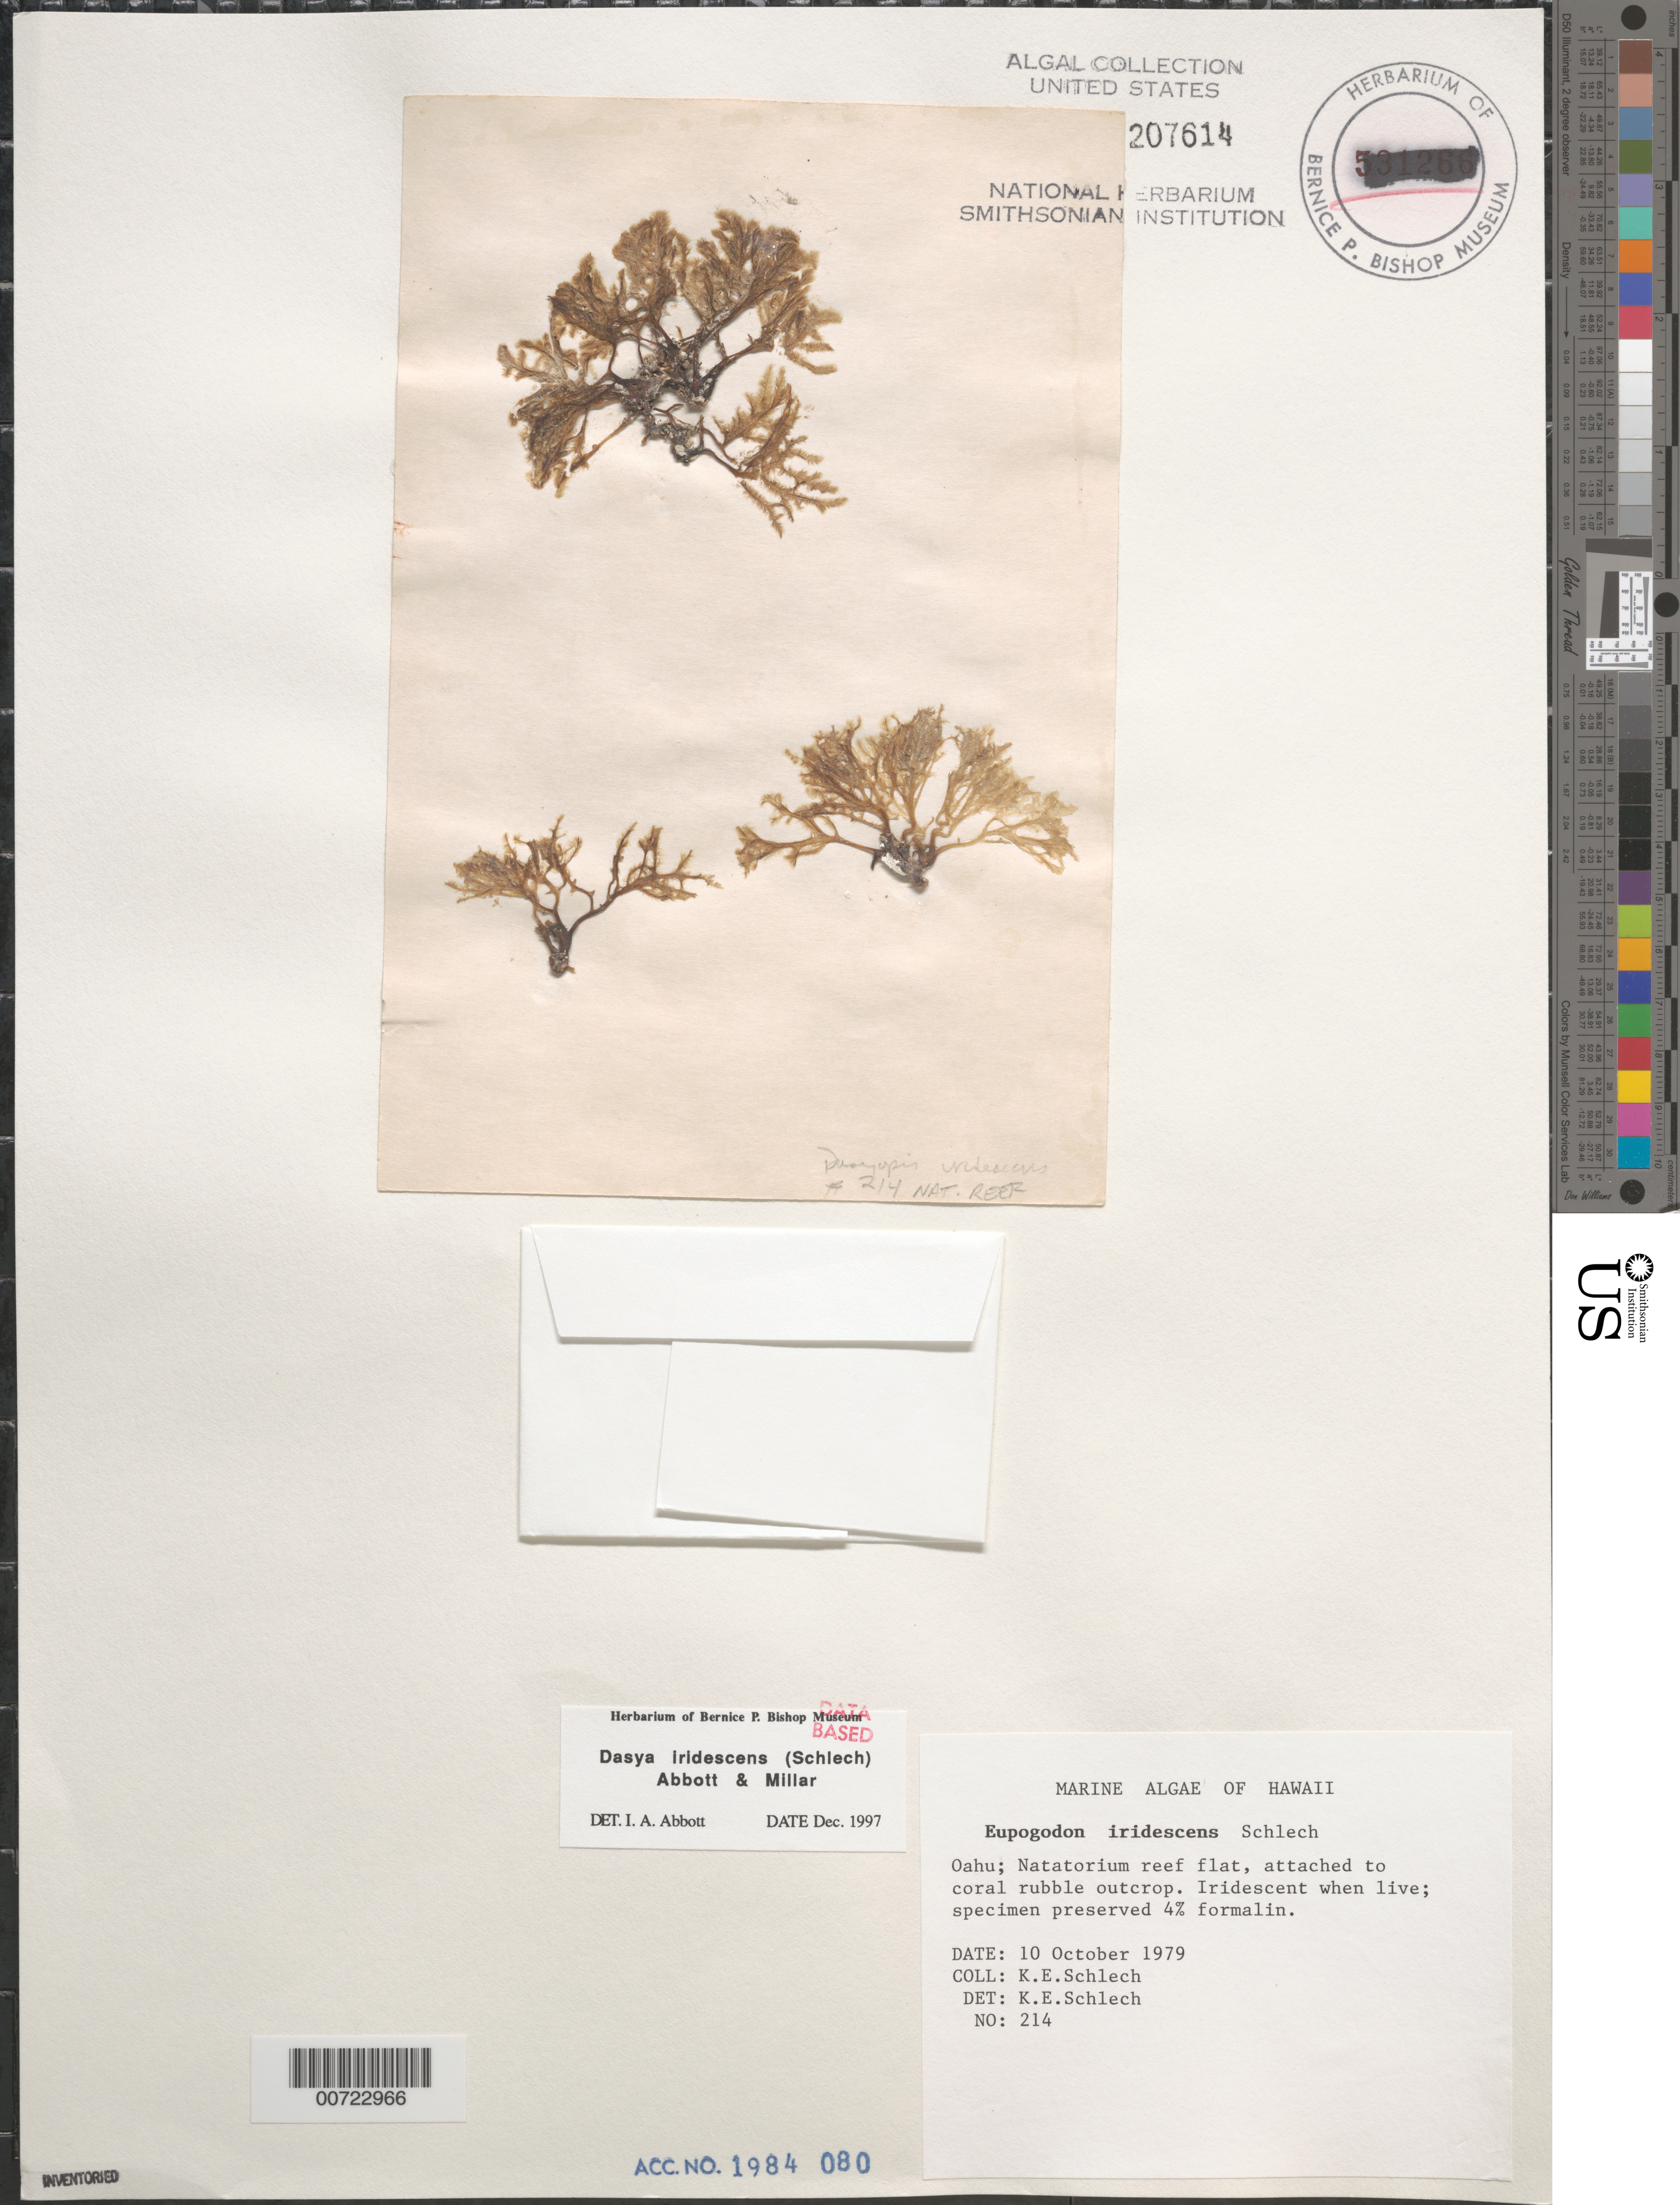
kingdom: Plantae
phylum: Rhodophyta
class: Florideophyceae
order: Ceramiales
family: Dasyaceae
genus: Dasya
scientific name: Dasya iridescens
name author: (Schlech) A.J.K. Millar & I.A. Abbott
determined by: Abbott, Isabella A.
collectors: K. Schlech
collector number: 214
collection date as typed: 10 Oct 1979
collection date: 1979-10-10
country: United States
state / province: Hawaii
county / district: Honolulu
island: Oahu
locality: Waikiki, Natatorium reef flat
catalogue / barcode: US 207614